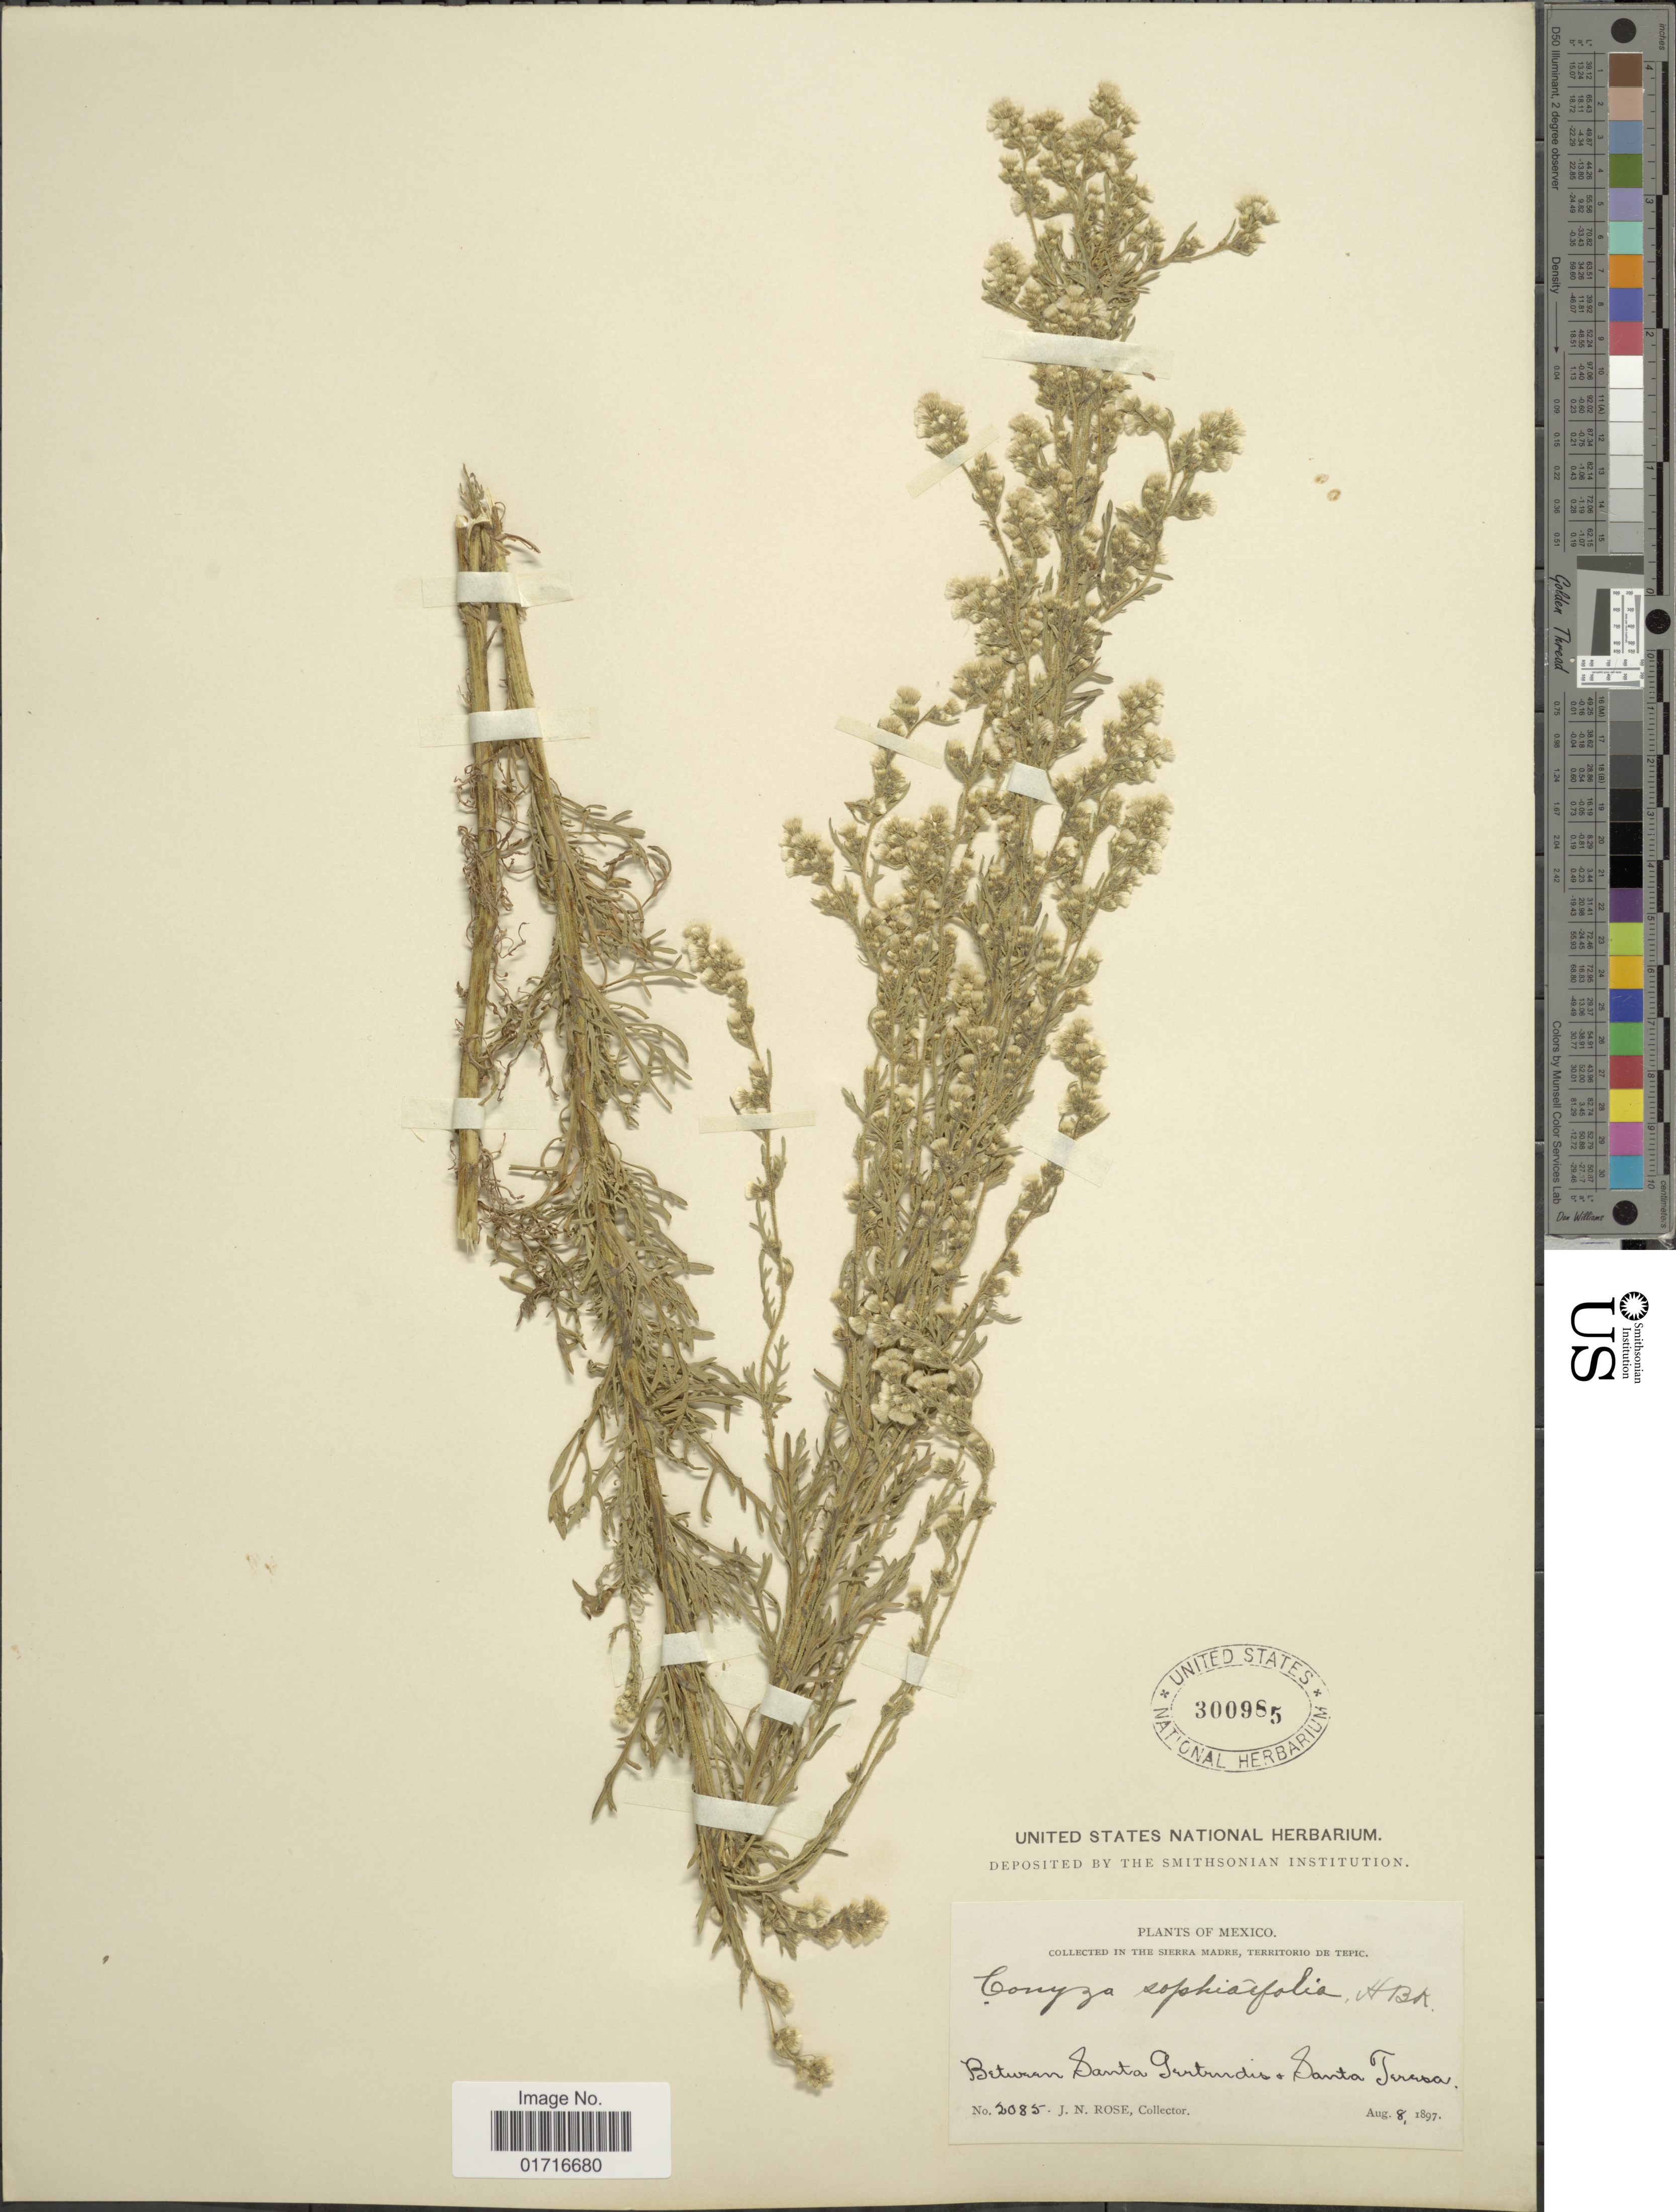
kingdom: Plantae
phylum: Tracheophyta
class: Magnoliopsida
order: Asterales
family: Asteraceae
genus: Conyza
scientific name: Conyza sophiaefolia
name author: Kunth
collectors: J. N. Rose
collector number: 2085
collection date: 1897-08-08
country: Mexico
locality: Between Santa Gertudis+Santa Teresa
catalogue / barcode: US 300985